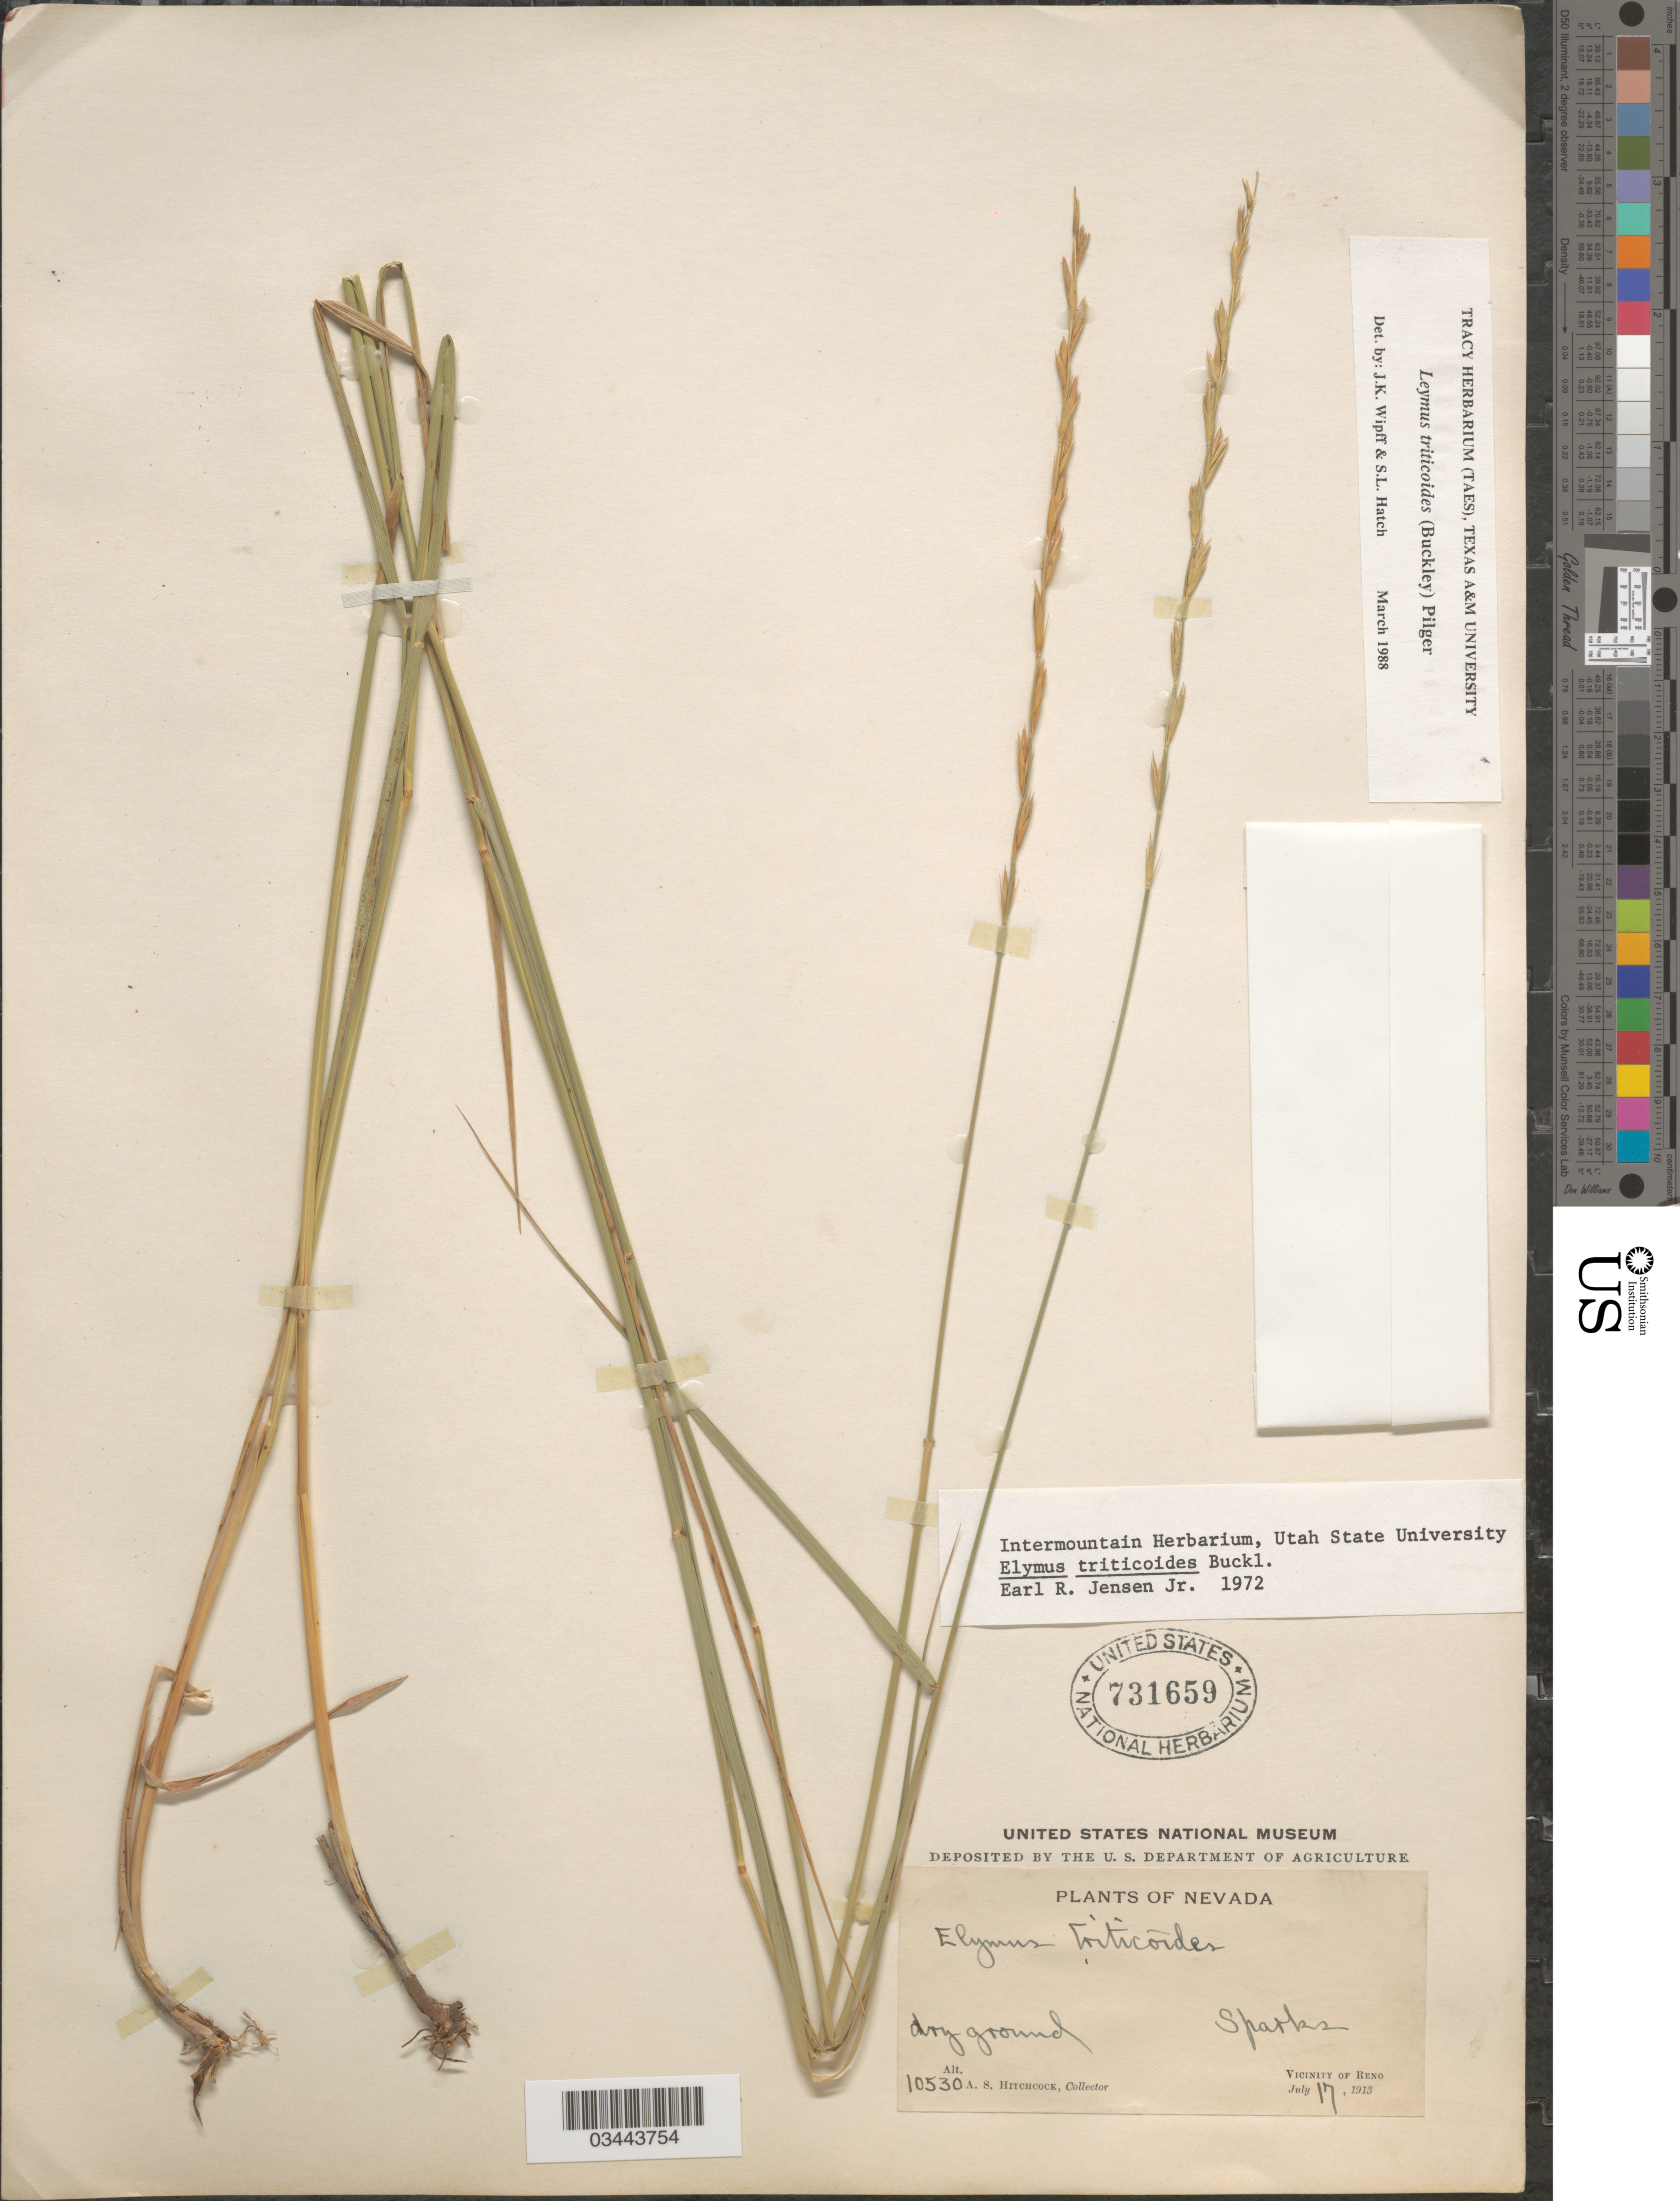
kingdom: Plantae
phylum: Tracheophyta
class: Liliopsida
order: Poales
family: Poaceae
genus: Leymus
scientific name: Leymus triticoides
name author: (Buckley) Pilg.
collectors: A. S. Hitchcock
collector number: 10530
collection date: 1913-07-17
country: United States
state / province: Nevada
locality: Sparks. Dry ground. Vicinity of Reno.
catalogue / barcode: US 731659